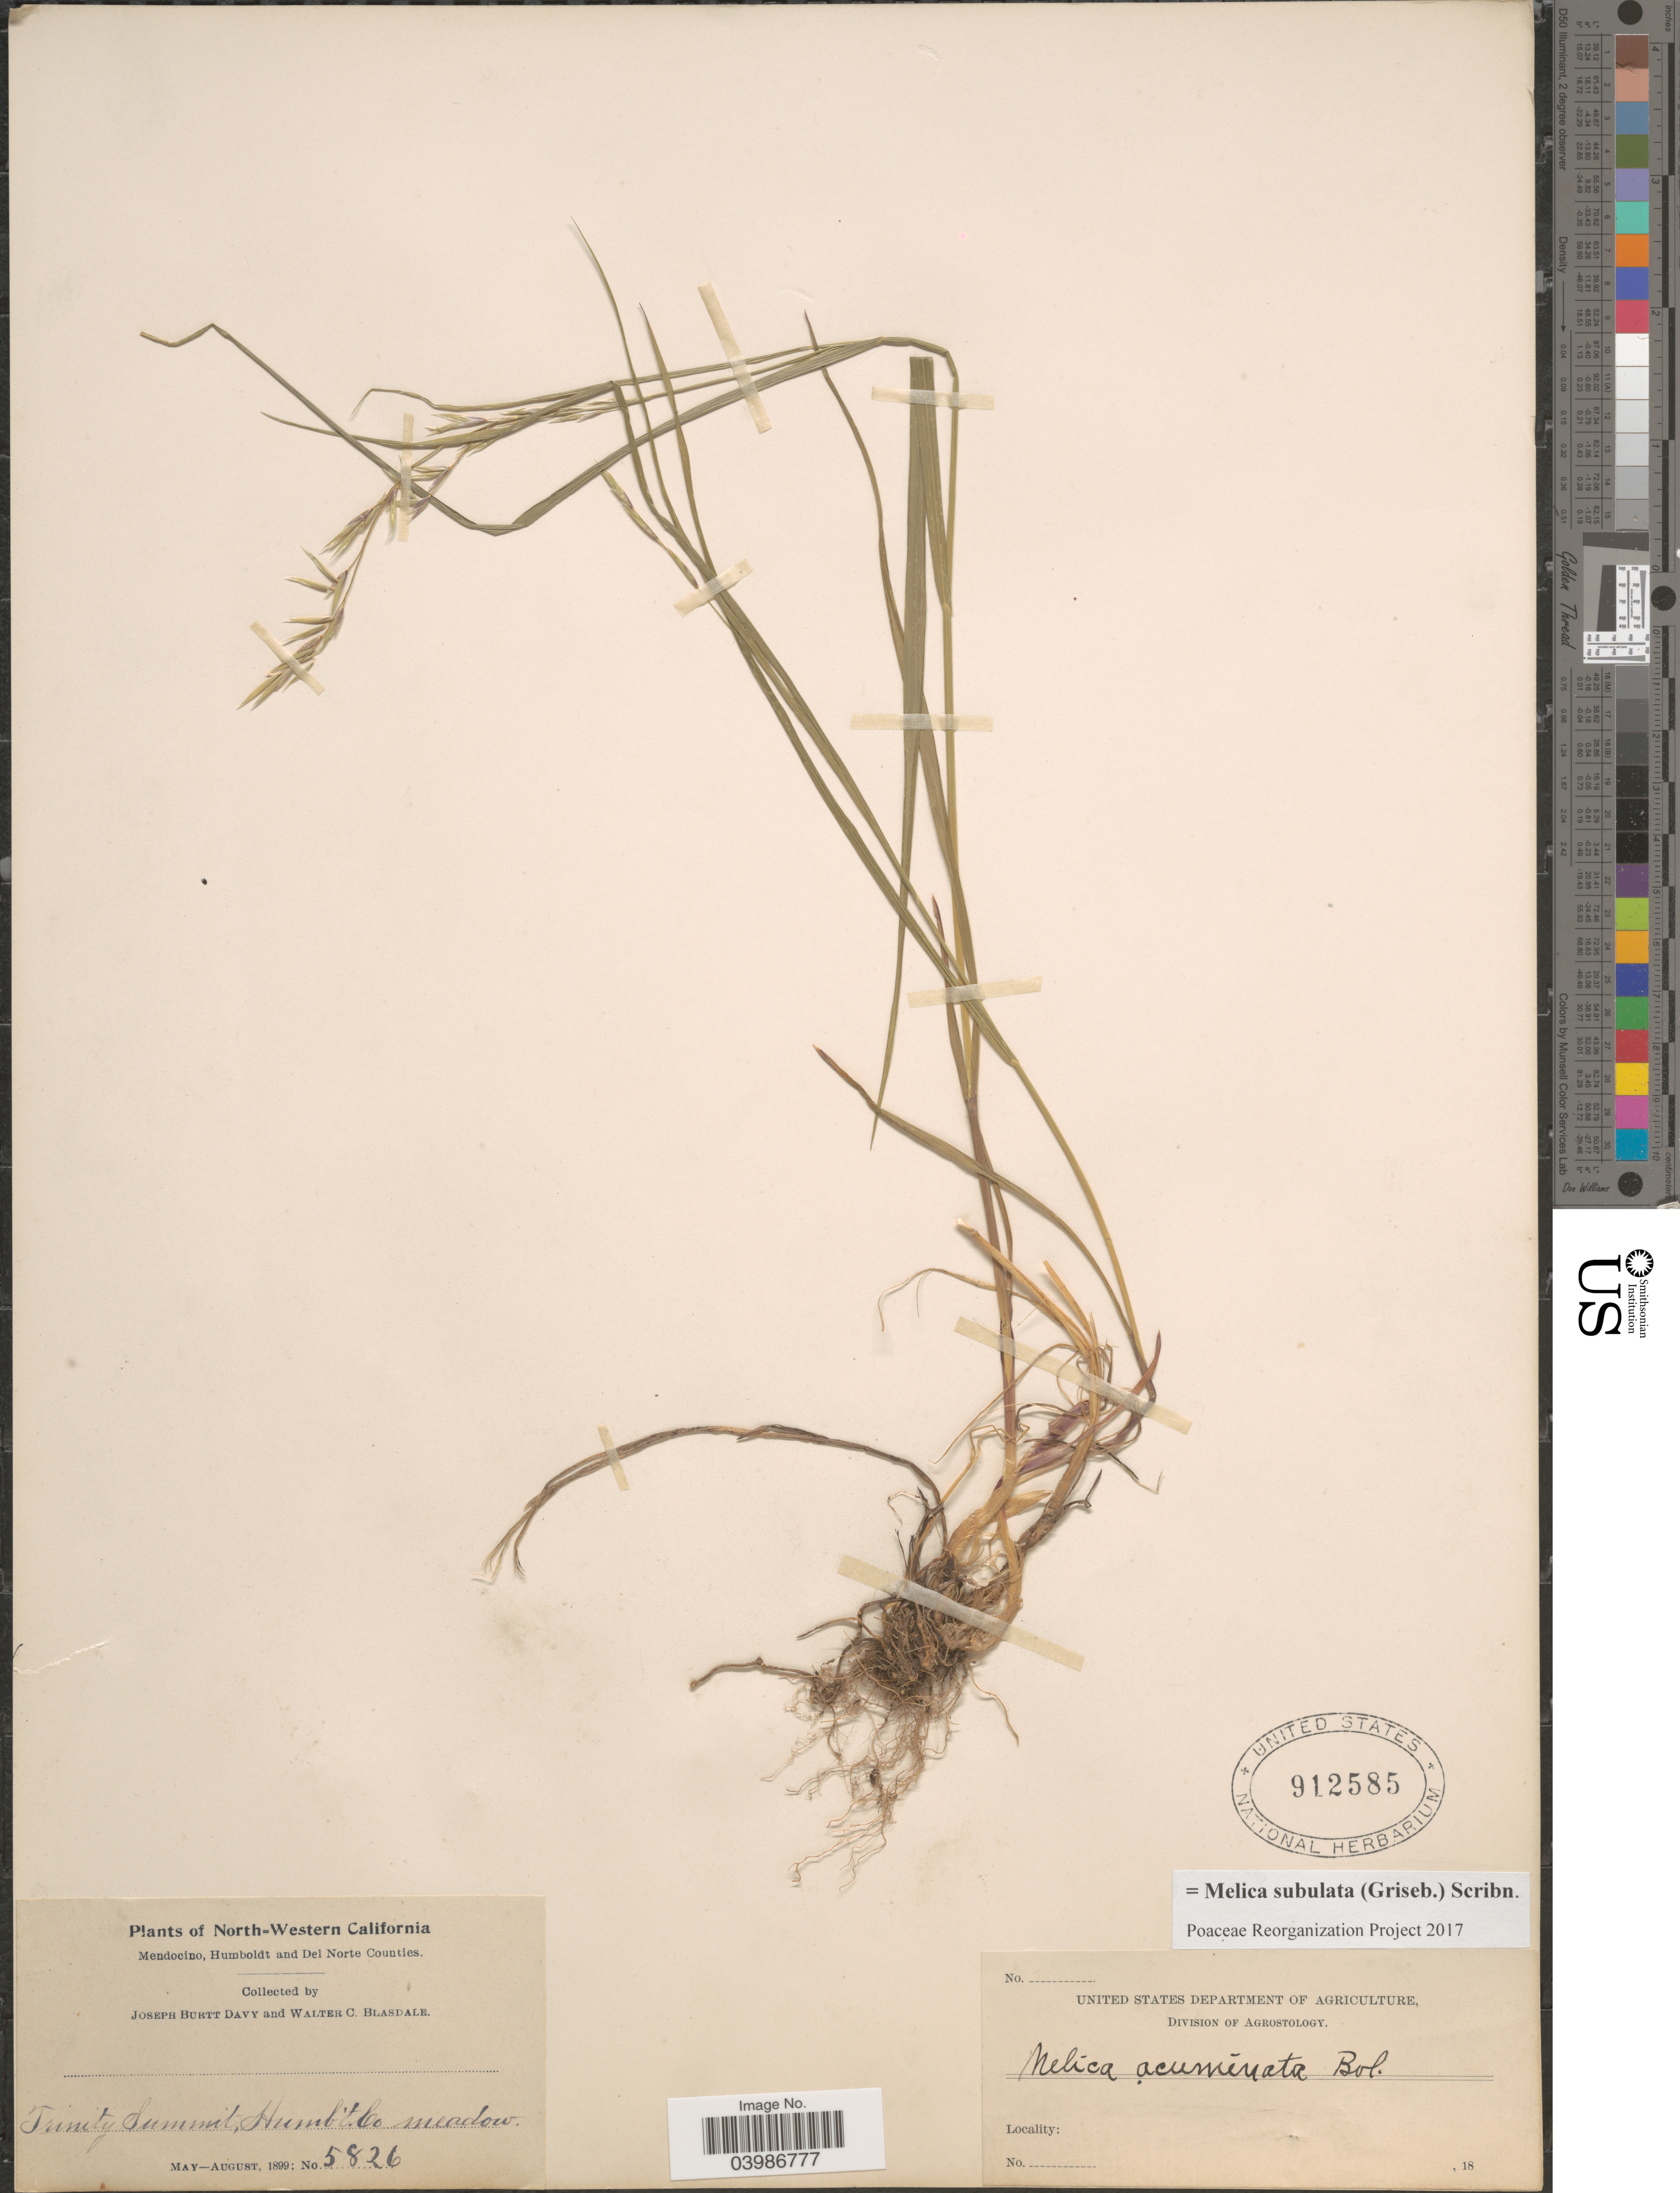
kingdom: Plantae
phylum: Tracheophyta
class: Liliopsida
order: Poales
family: Poaceae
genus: Melica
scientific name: Melica subulata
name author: (Griseb.) Scribn.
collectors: J. Burtt Davy & W. Blasdale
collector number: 5826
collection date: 1899-05/1899-08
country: United States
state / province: California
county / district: Humboldt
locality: North-Western California. Trinity Summit, Humboldt Co meadow.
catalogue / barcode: US 912585